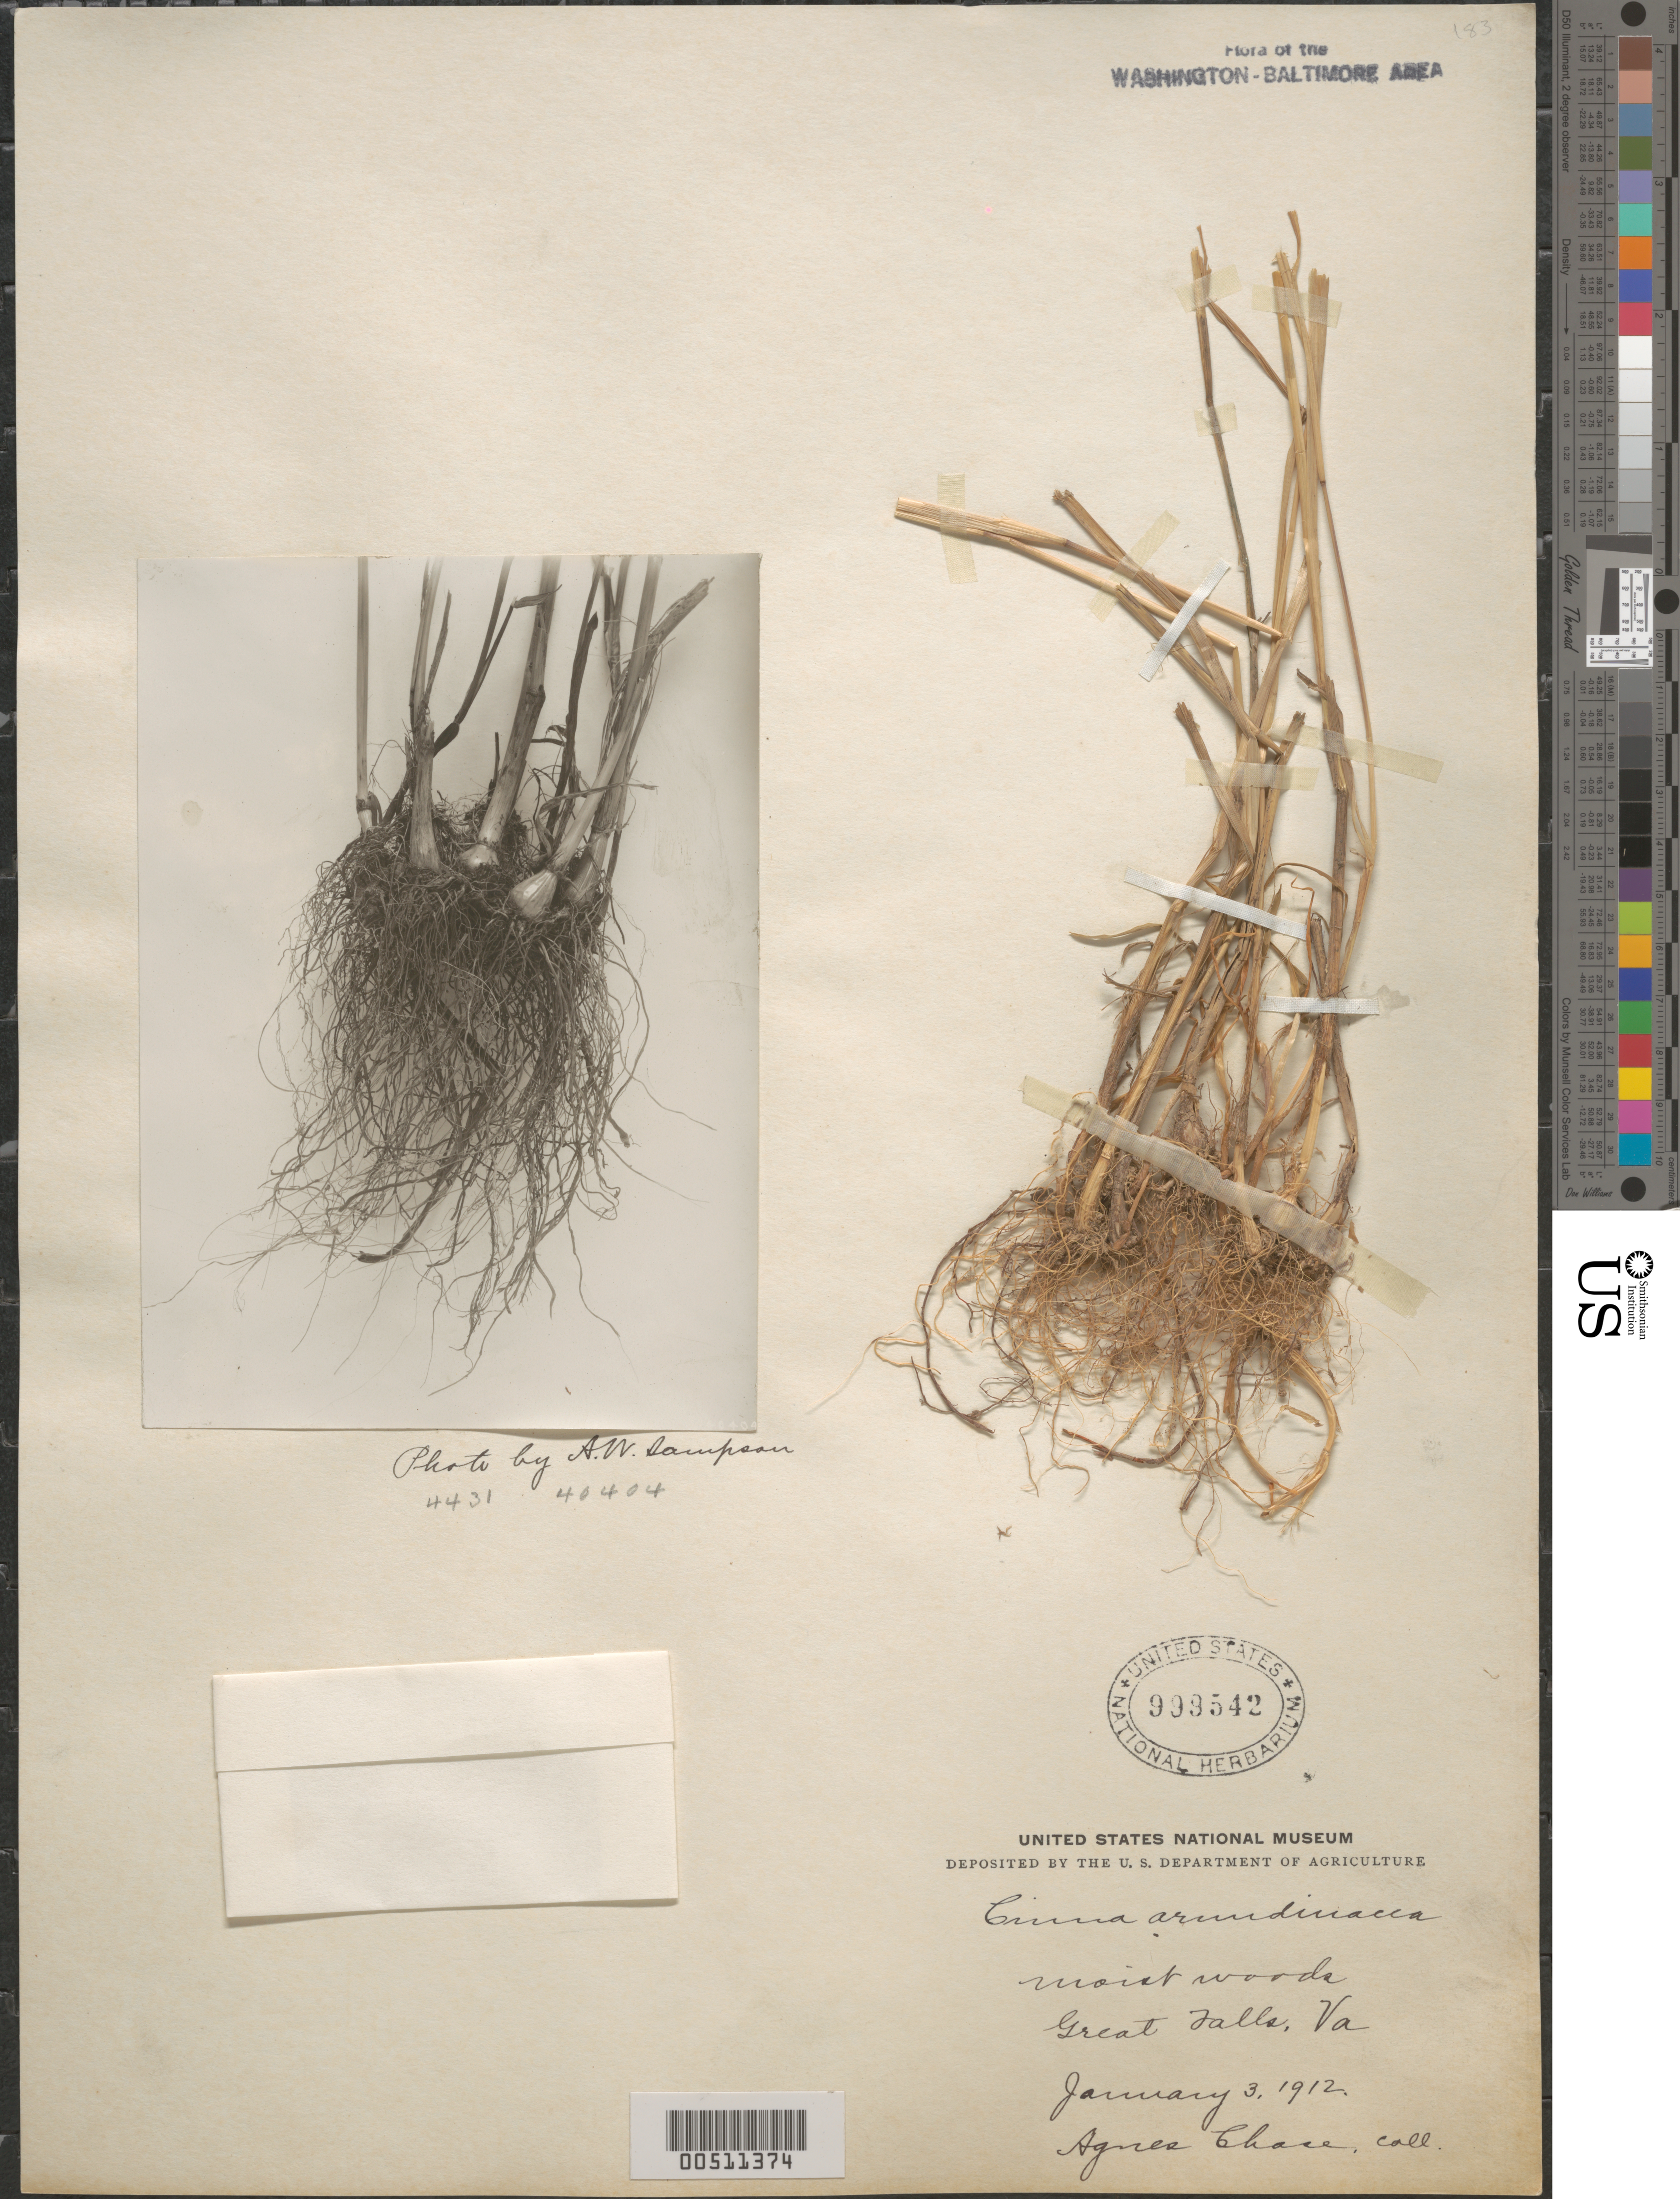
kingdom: Plantae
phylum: Tracheophyta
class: Liliopsida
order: Poales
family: Poaceae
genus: Cinna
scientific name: Cinna arundinacea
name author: L.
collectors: A. Chase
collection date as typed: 03 Jan 1912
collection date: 1912-01-03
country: United States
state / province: Virginia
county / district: Fairfax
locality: Great Falls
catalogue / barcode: US 99542